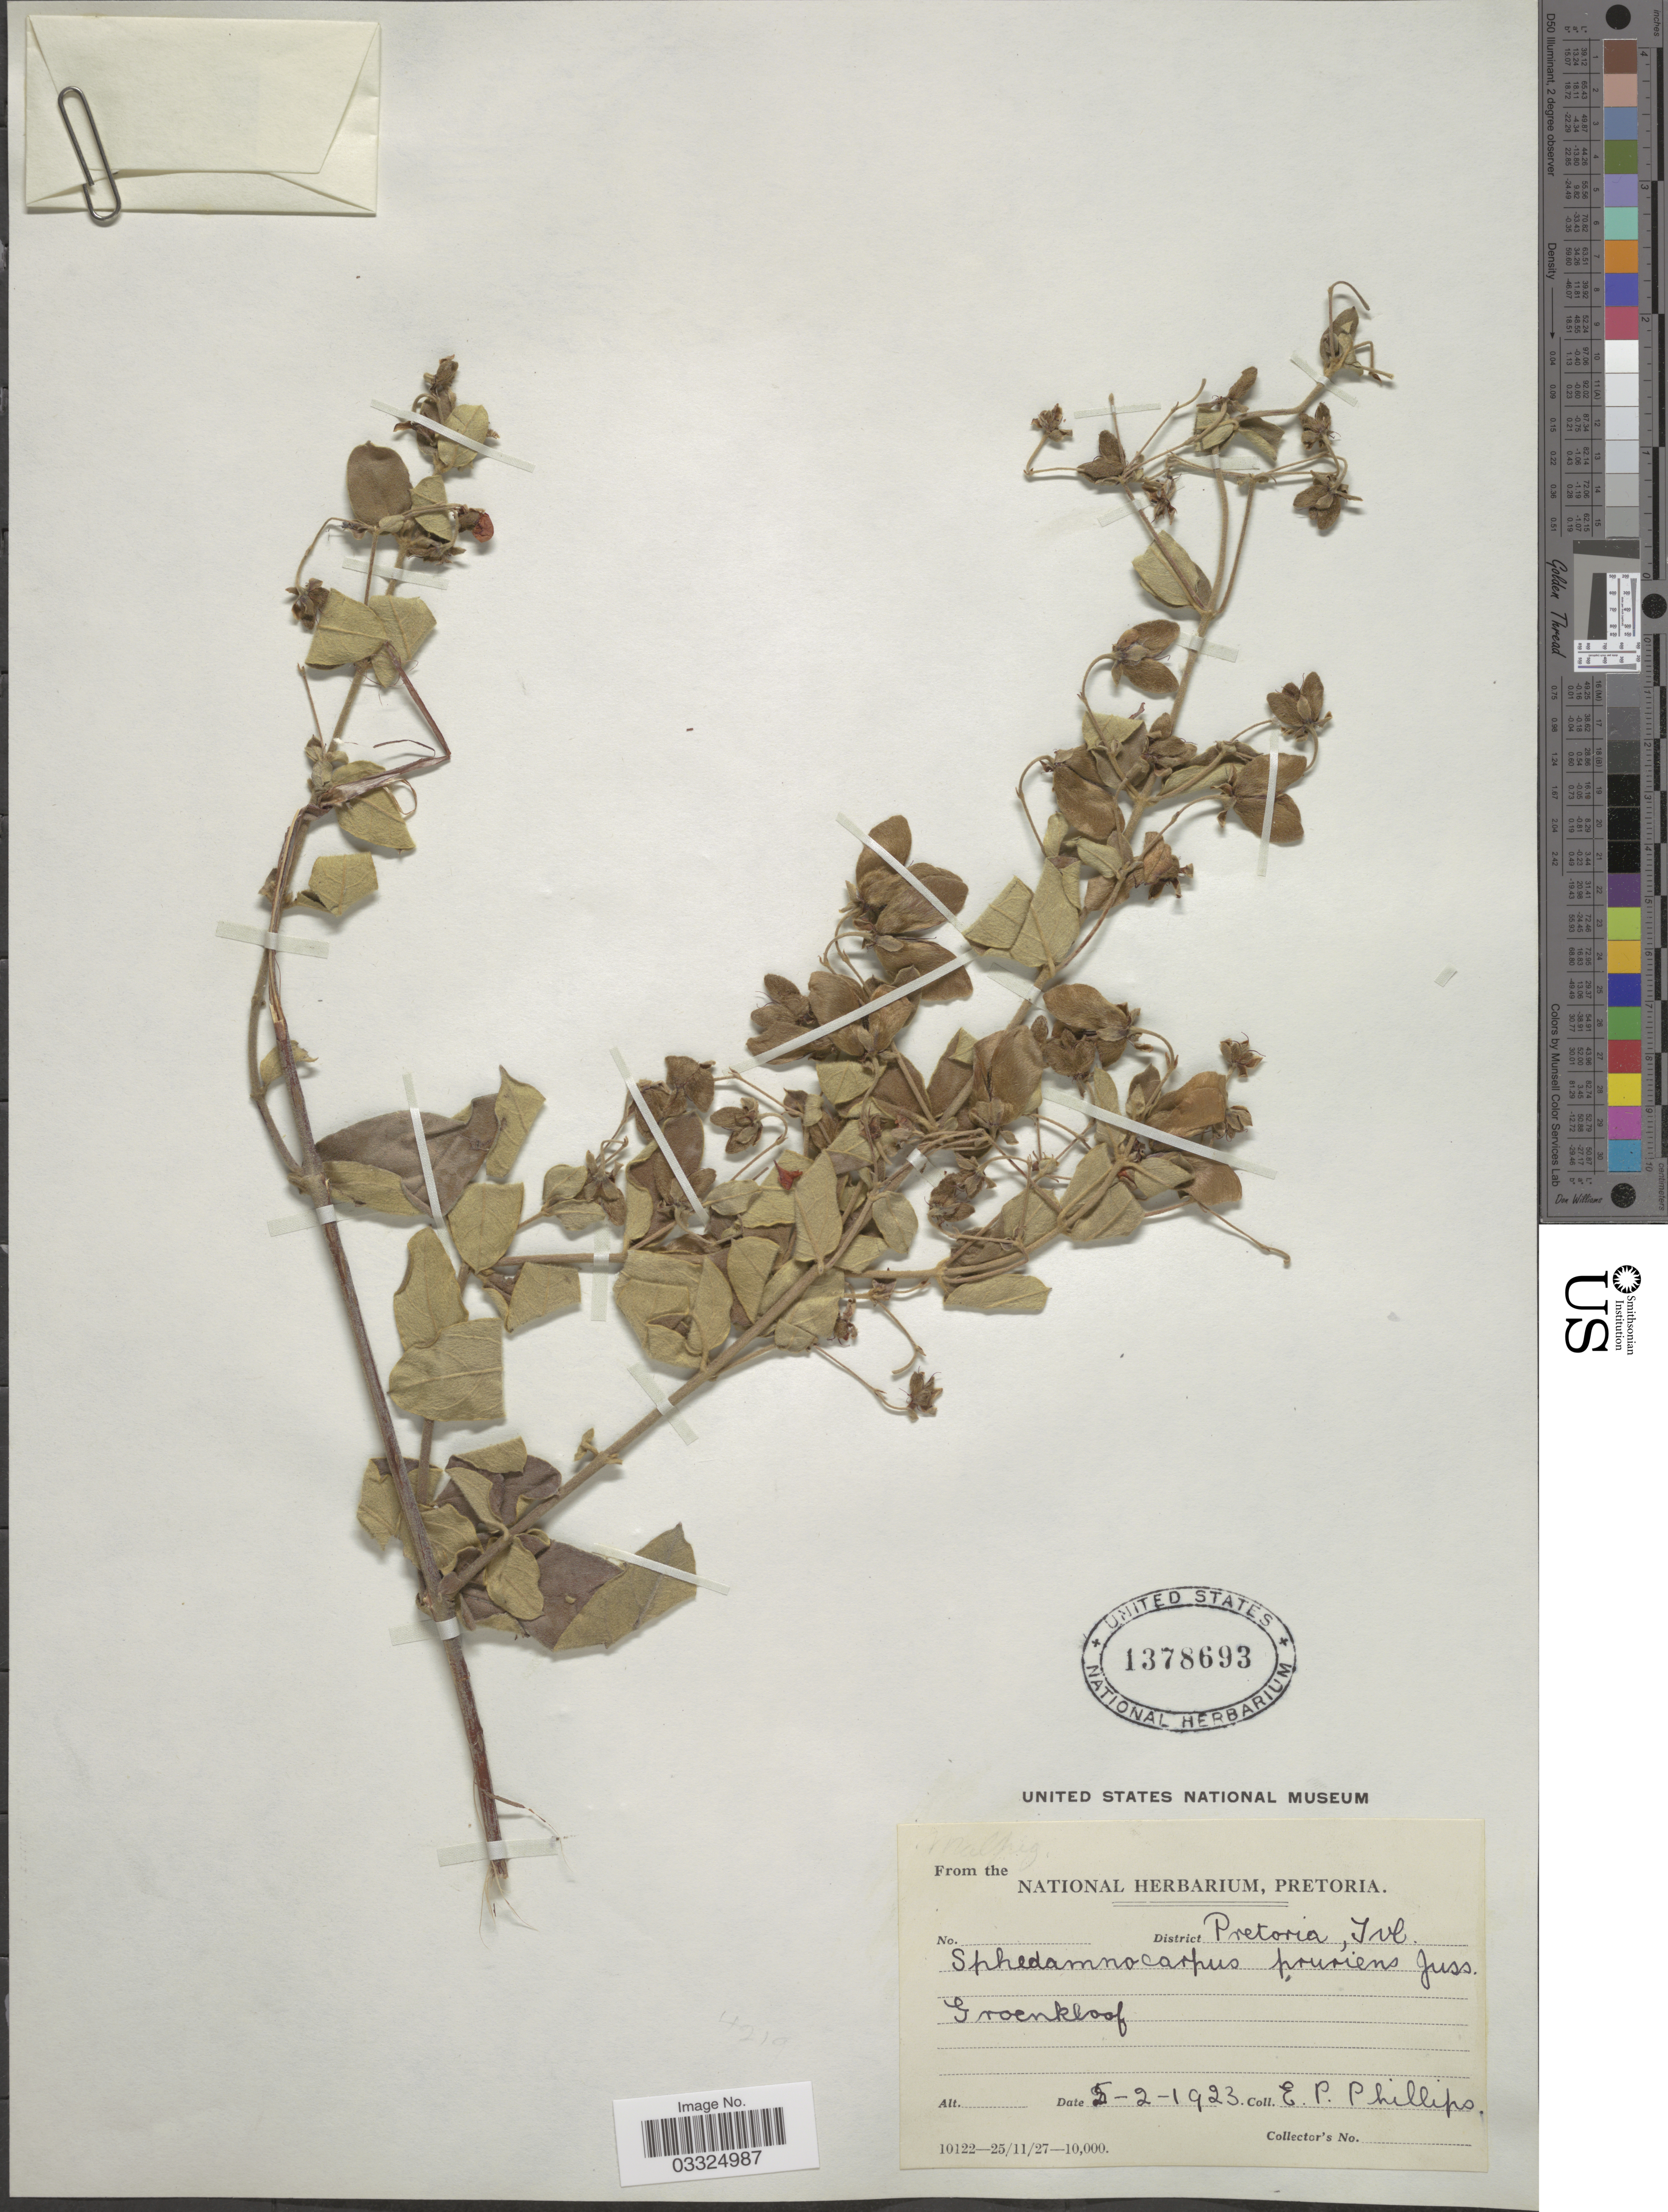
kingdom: Plantae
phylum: Tracheophyta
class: Magnoliopsida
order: Malpighiales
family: Malpighiaceae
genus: Sphedamnocarpus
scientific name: Sphedamnocarpus pruriens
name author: (A. Juss.) Szyszyl.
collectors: E. Phillips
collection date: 1923-02-05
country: South Africa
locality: District Pretoria, Tvl. Groenkloof.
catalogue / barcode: US 1378693